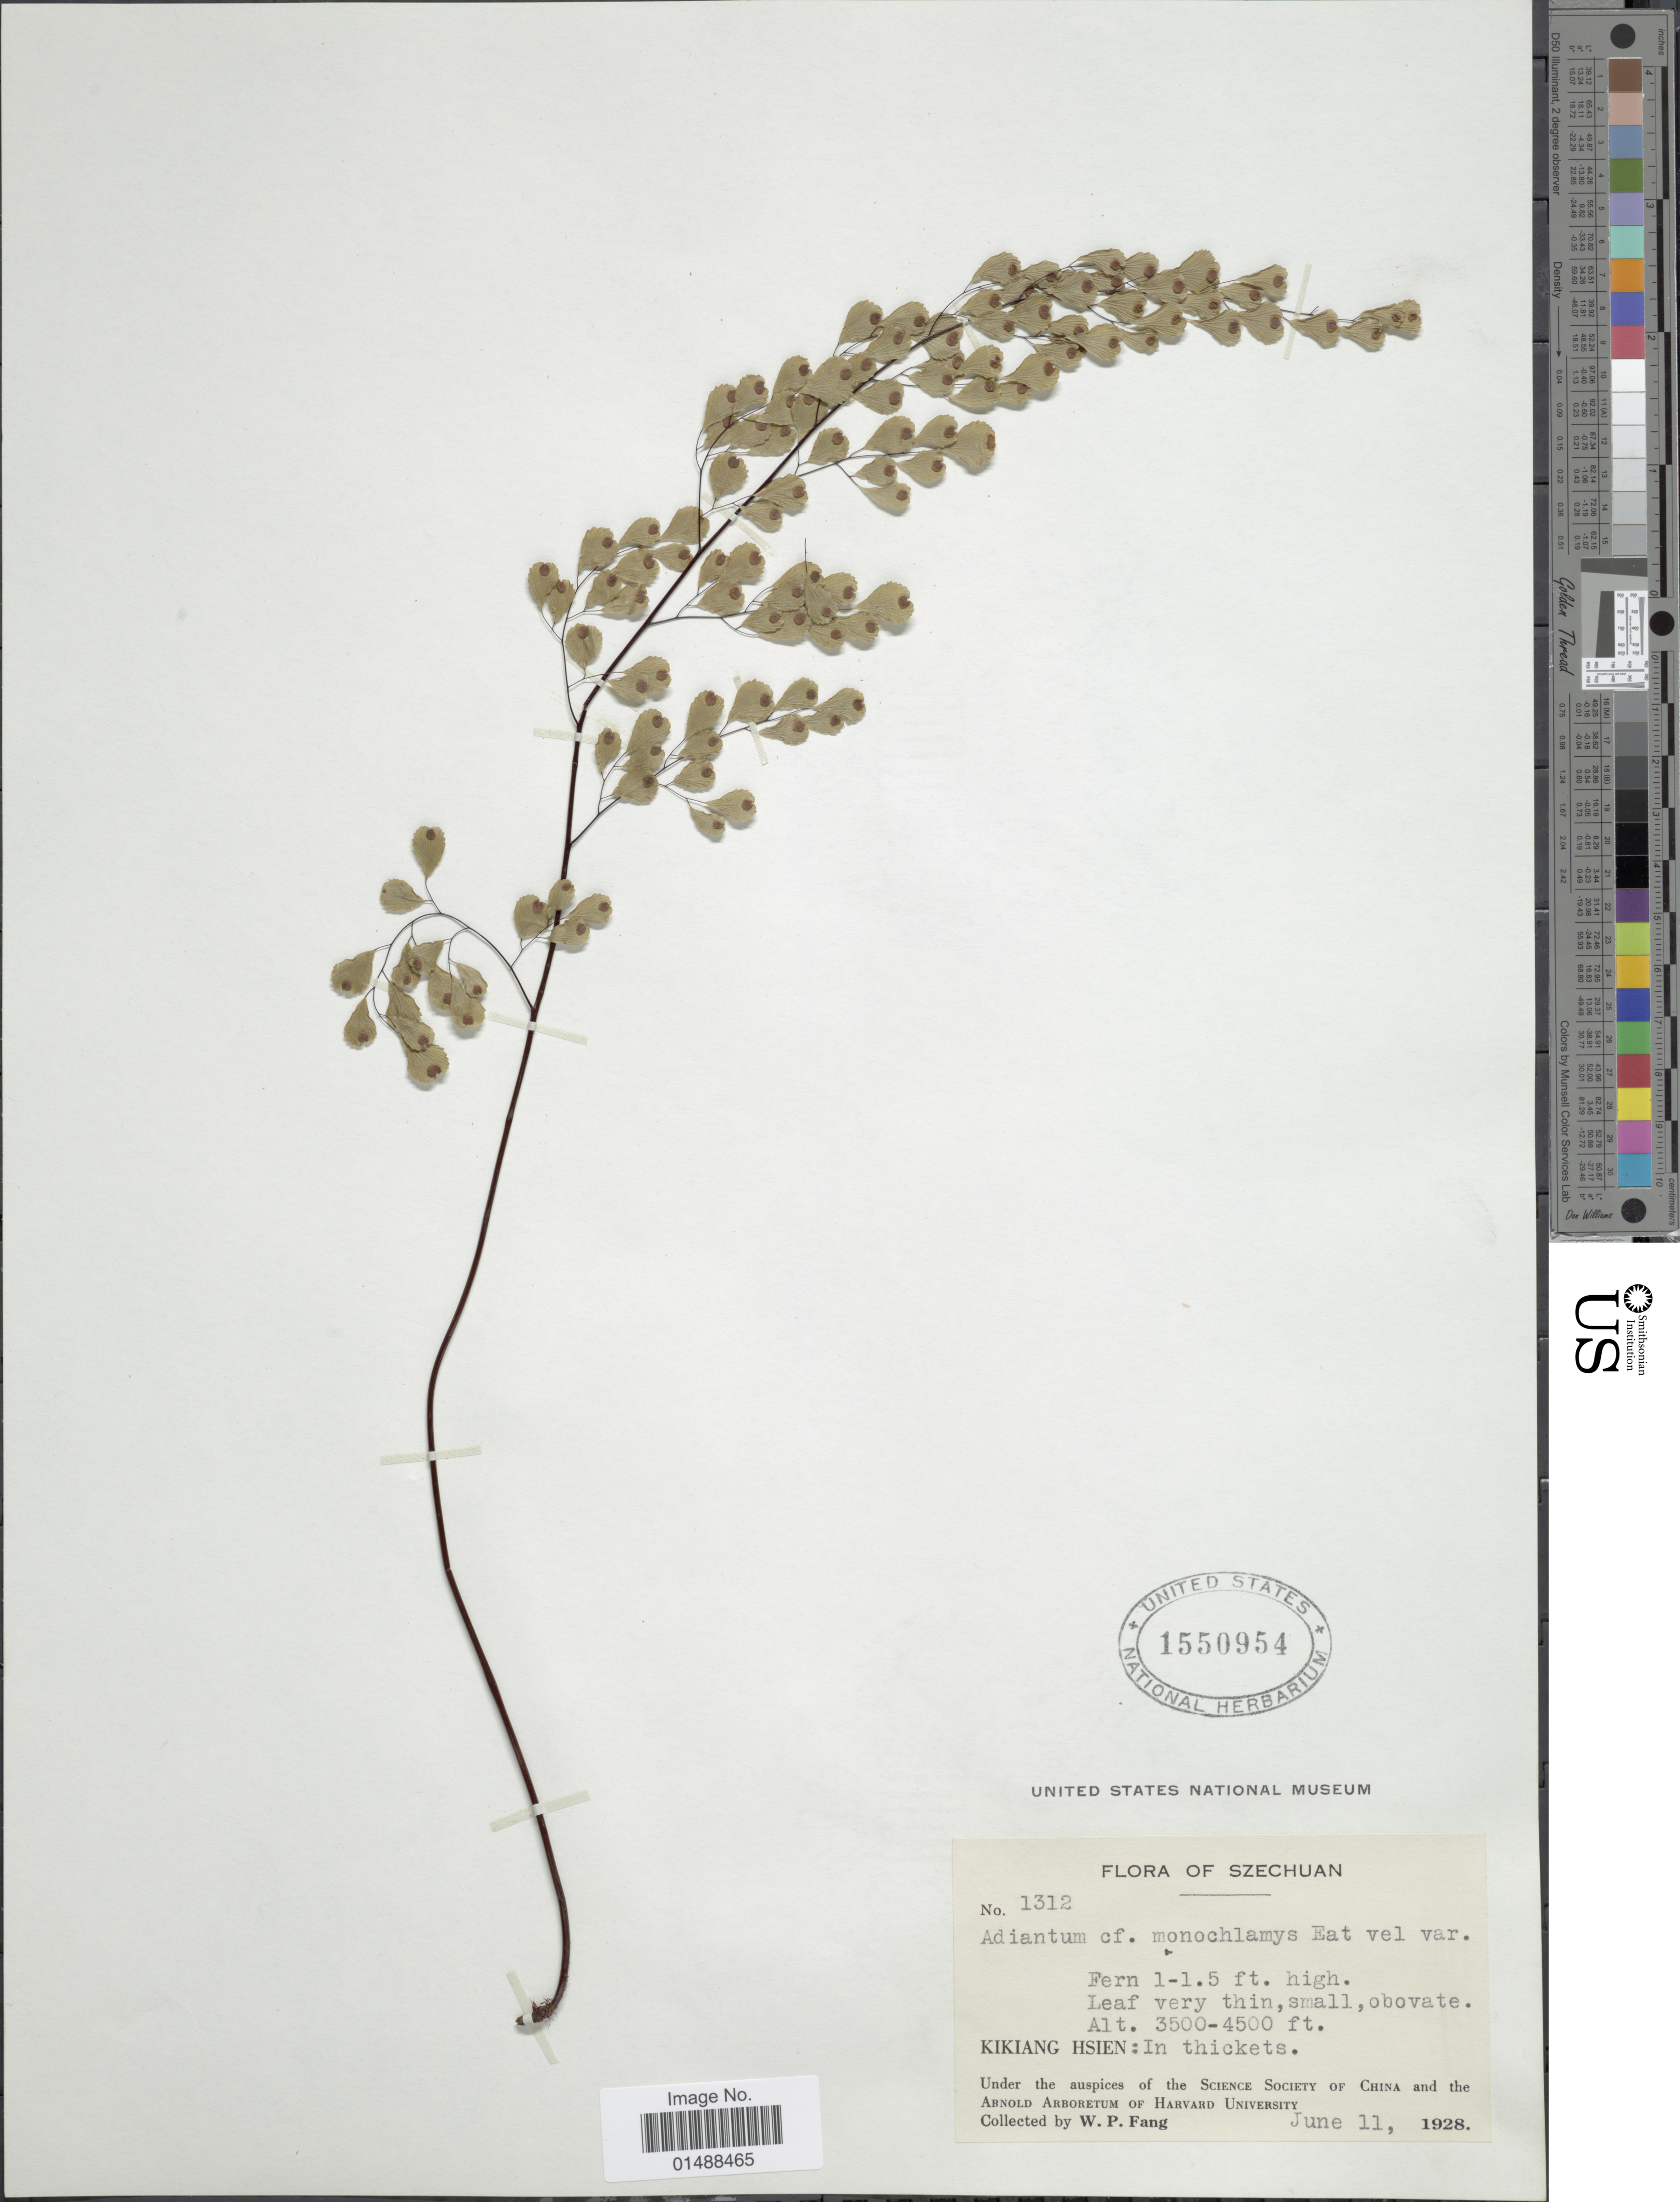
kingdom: Plantae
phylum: Tracheophyta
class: Polypodiopsida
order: Polypodiales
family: Pteridaceae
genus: Adiantum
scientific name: Adiantum monochlamys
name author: D.C. Eaton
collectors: W. P. Fang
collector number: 1312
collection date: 1928-06-11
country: China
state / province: Sichuan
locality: Szechuan, Kikiang Hsien.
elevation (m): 1067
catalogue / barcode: US 1550954